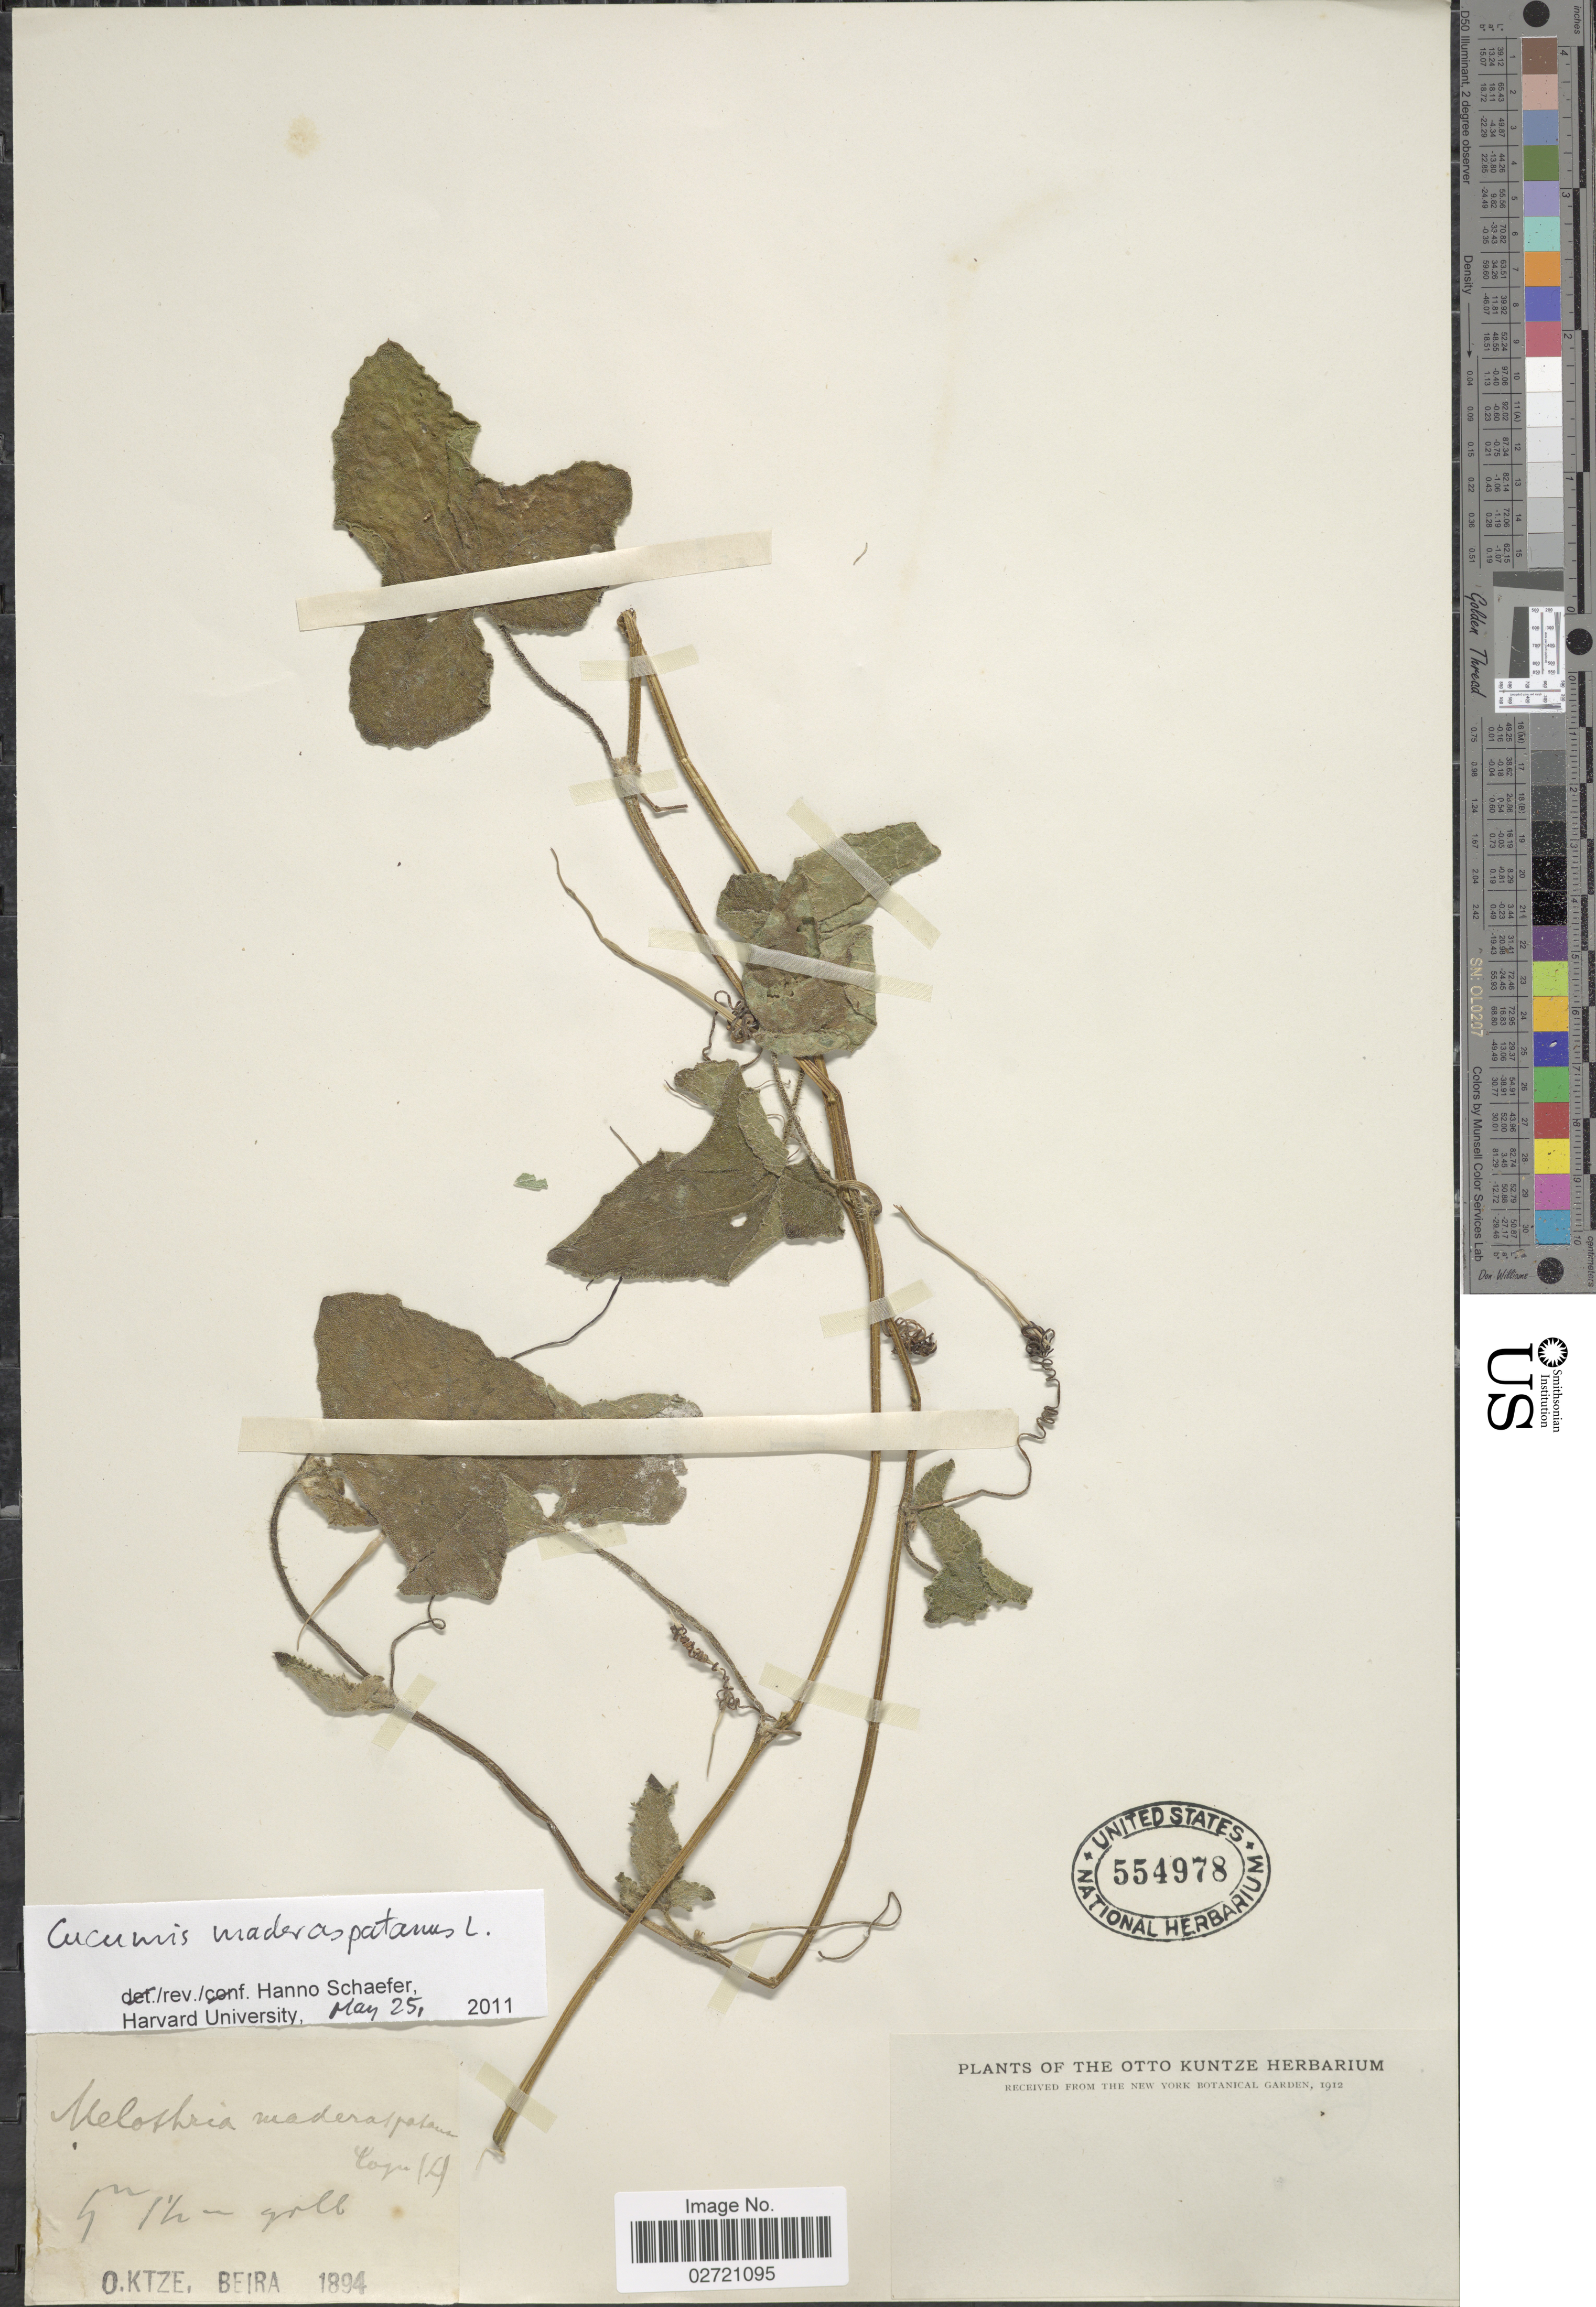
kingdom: Plantae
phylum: Tracheophyta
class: Magnoliopsida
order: Cucurbitales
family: Cucurbitaceae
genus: Cucumis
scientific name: Cucumis maderaspatanus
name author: L.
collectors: C.E.O. Kuntze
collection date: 1894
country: Mozambique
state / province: Sofala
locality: Beira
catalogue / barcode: US 554978